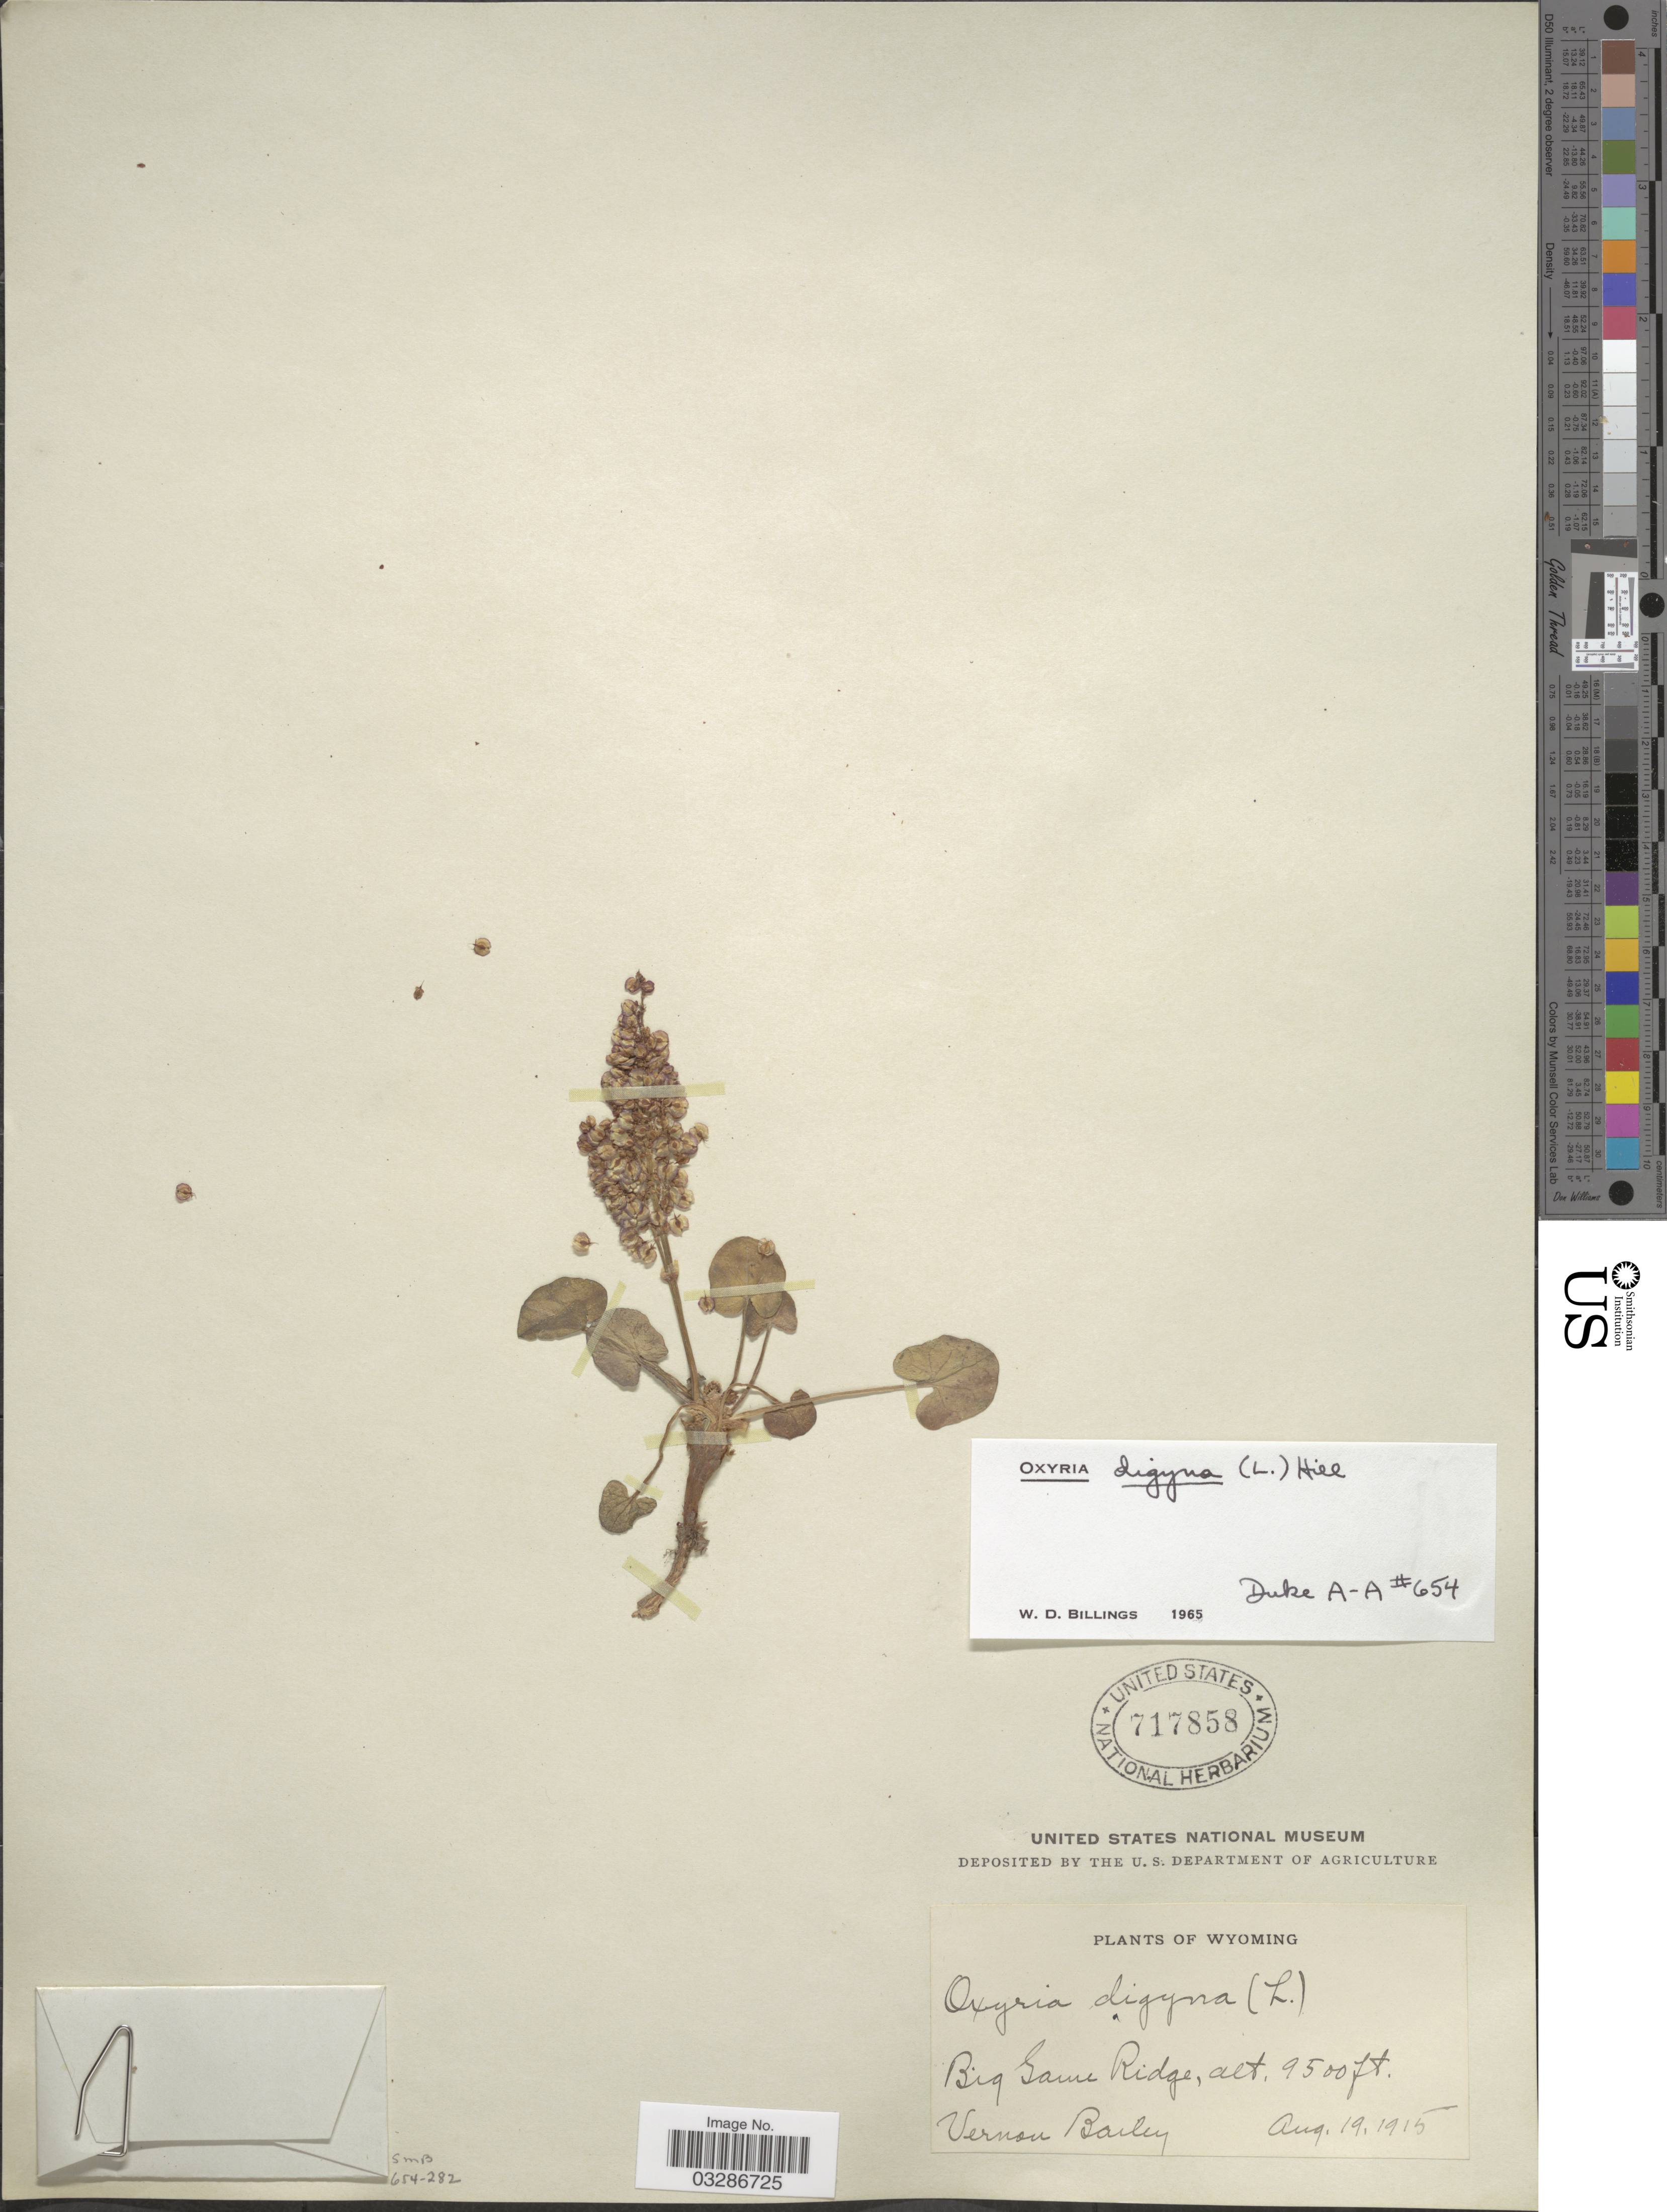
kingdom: Plantae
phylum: Tracheophyta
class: Magnoliopsida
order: Caryophyllales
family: Polygonaceae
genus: Oxyria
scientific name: Oxyria digyna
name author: (L.) Hill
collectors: V. O. Bailey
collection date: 1915-08-19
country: United States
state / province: Wyoming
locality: Big Game Ridge.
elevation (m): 2896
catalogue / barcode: US 717858